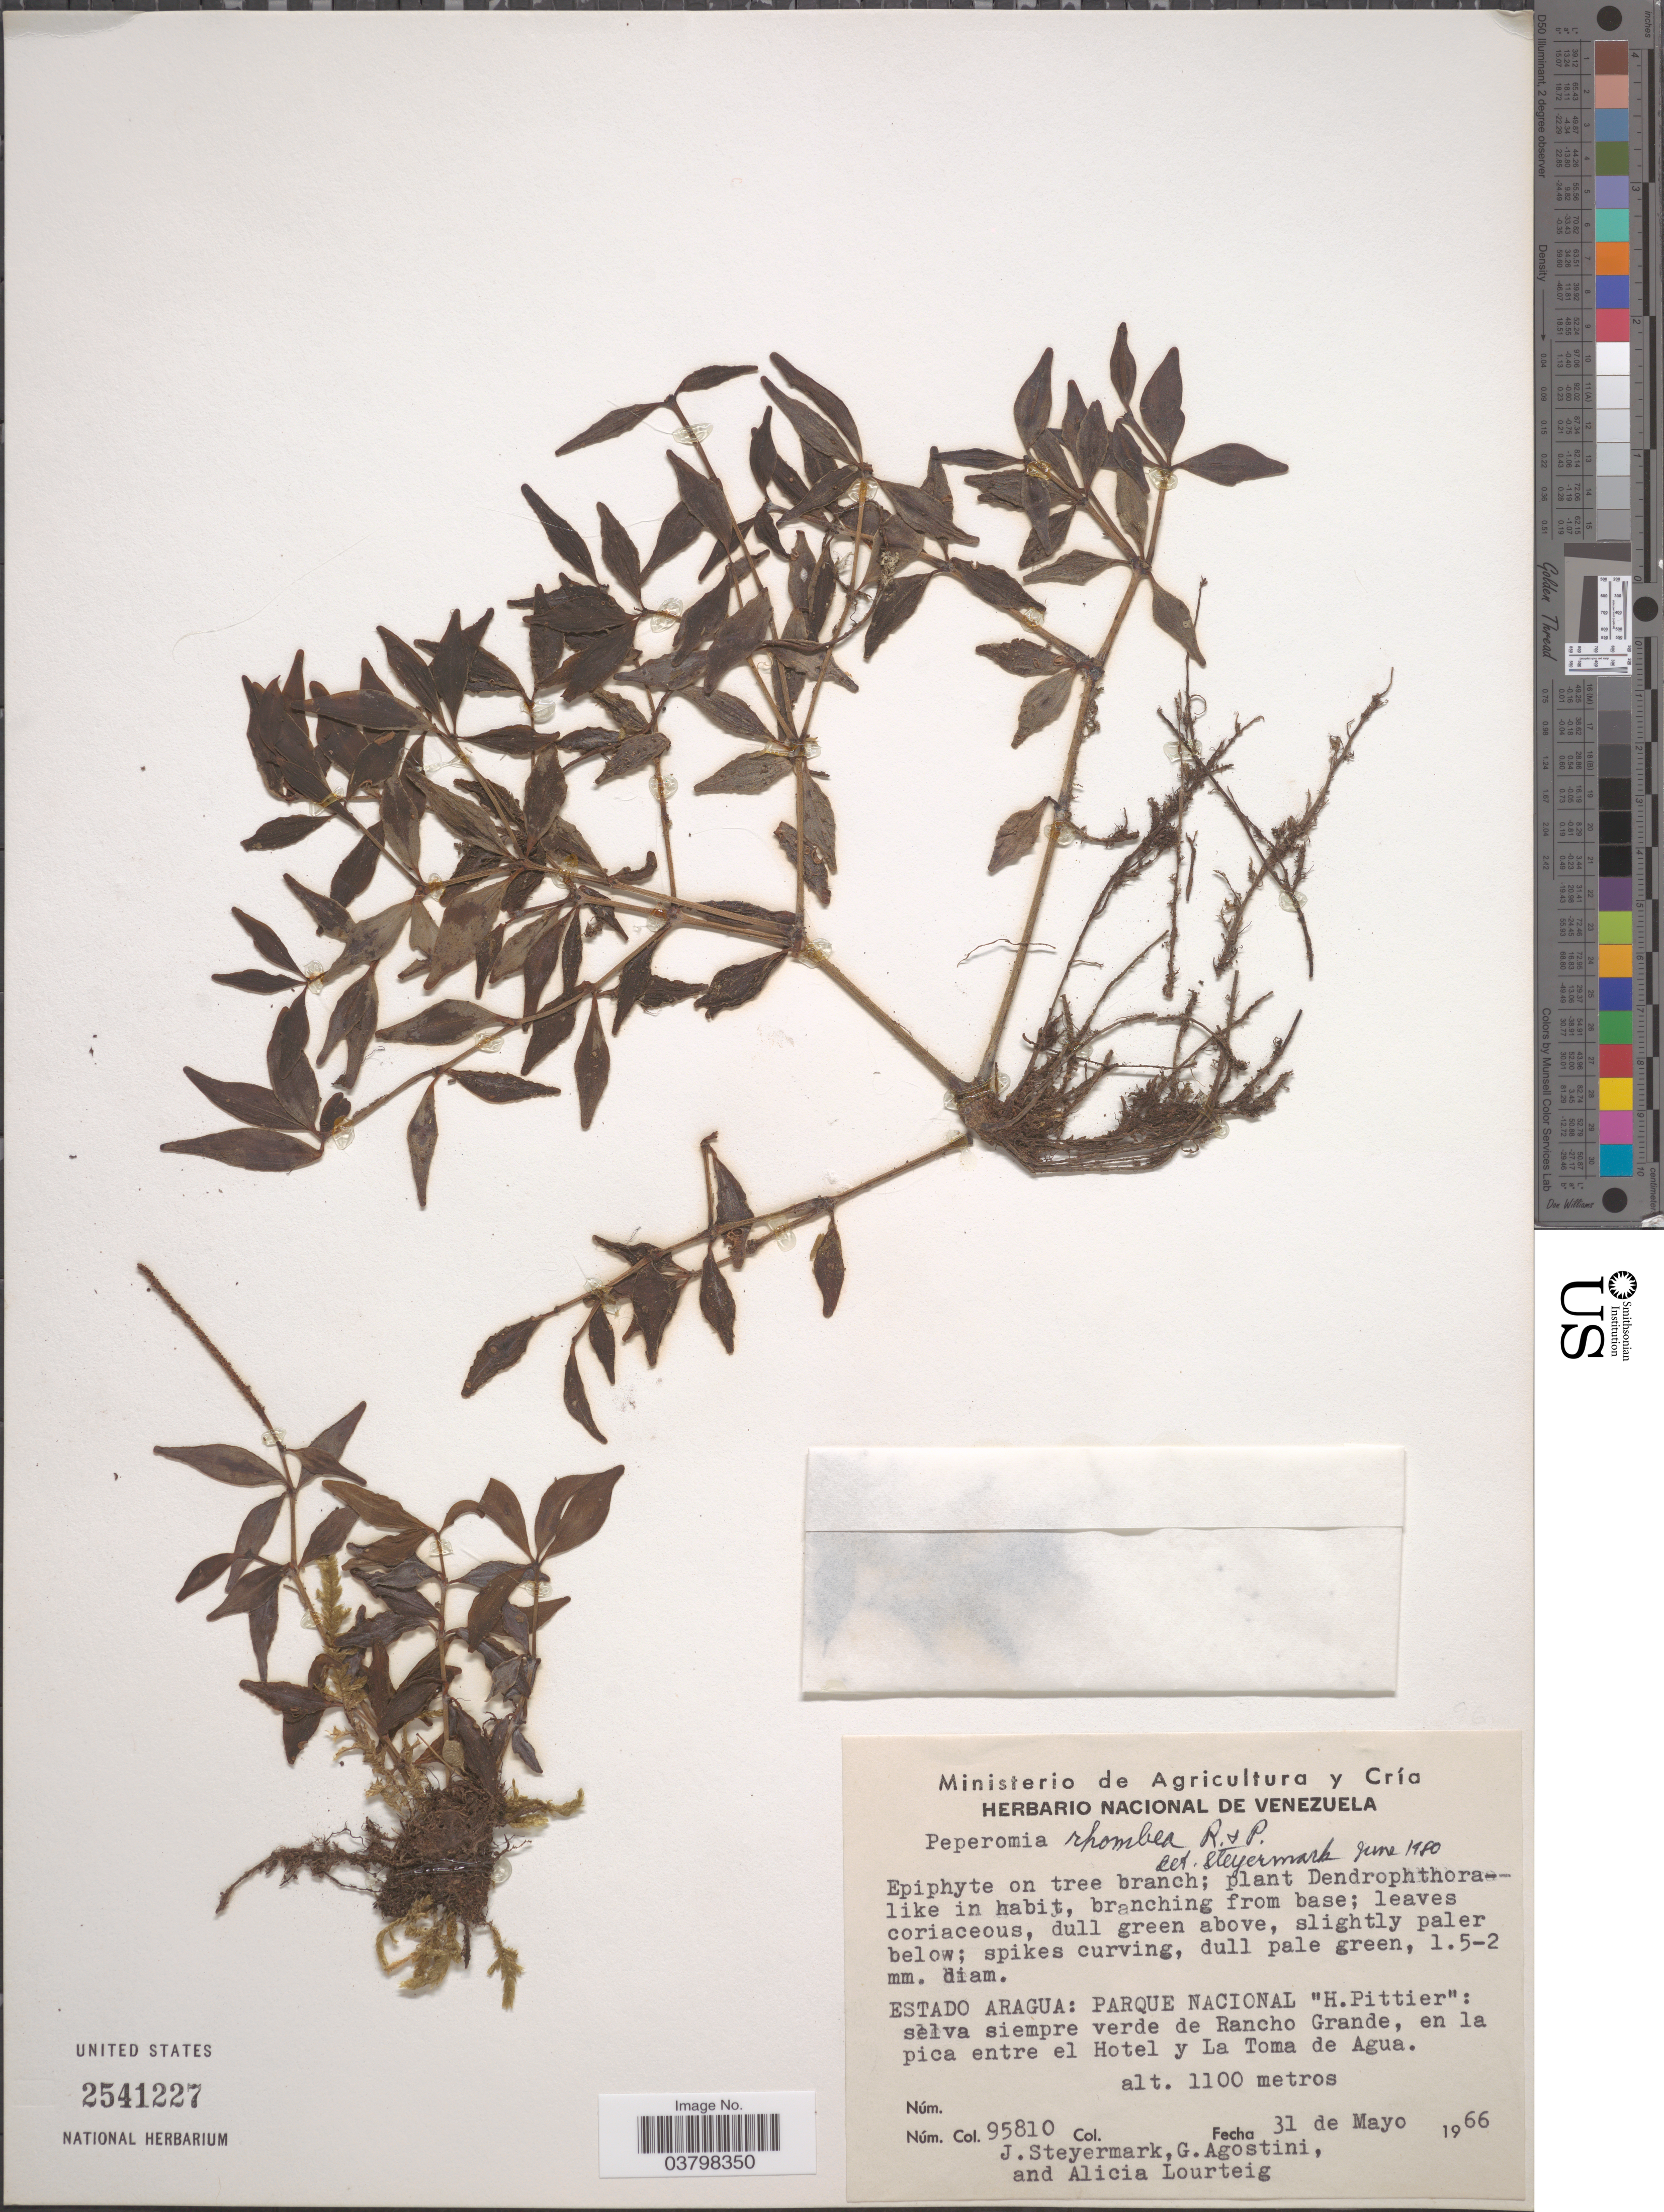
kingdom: Plantae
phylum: Tracheophyta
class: Magnoliopsida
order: Piperales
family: Piperaceae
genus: Peperomia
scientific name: Peperomia rhombea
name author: Ruiz & Pav.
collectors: J. Steyermark, G. Agostini & A. Lourteig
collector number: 95810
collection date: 1966-05-31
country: Venezuela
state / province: Aragua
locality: Parque Nacional "H. Pitter": selva siempre verde de Rancho Grande, en la pica entre el Hotel y La Toma de Agua.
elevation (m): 1100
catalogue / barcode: US 2541227